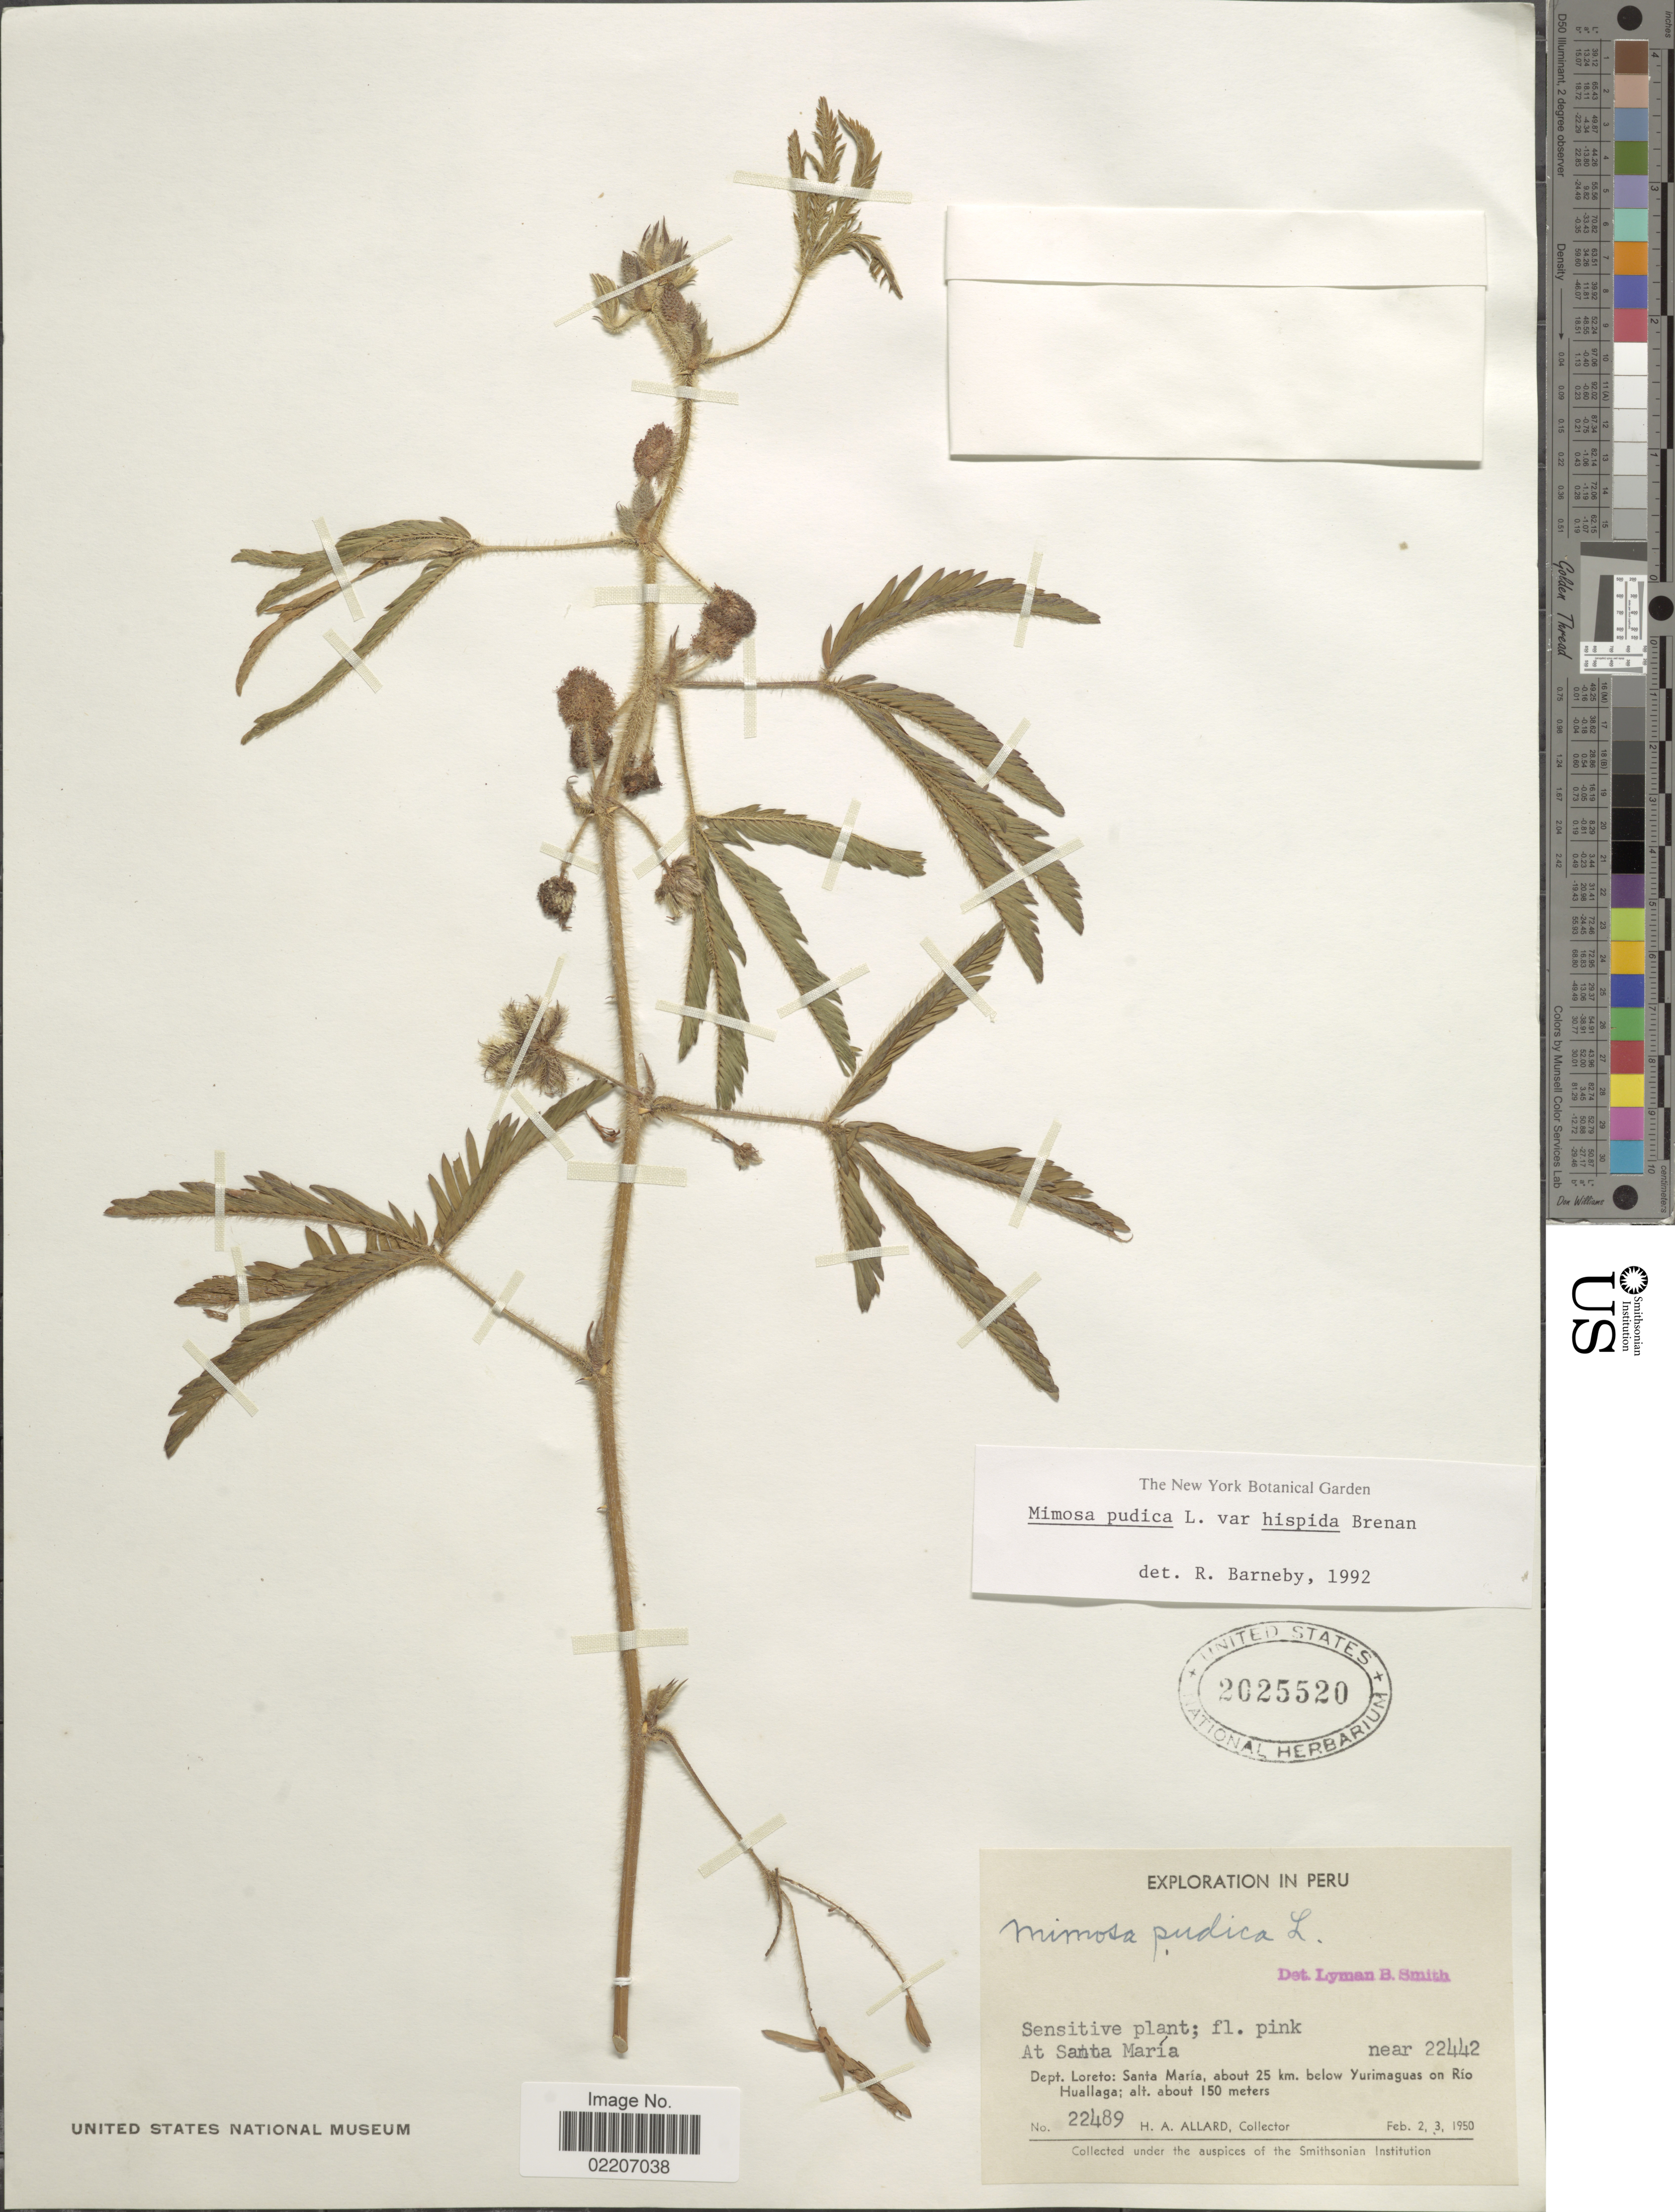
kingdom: Plantae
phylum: Tracheophyta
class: Magnoliopsida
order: Fabales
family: Fabaceae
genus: Mimosa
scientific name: Mimosa pudica var. hispida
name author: Brenan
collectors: H. A. Allard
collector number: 22489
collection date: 1950-02-02/1950-02-03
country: Peru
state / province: Loreto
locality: Santa Maria, about 25 km below Yurimaguas on Rio Huallaga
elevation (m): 150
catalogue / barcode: US 2025520